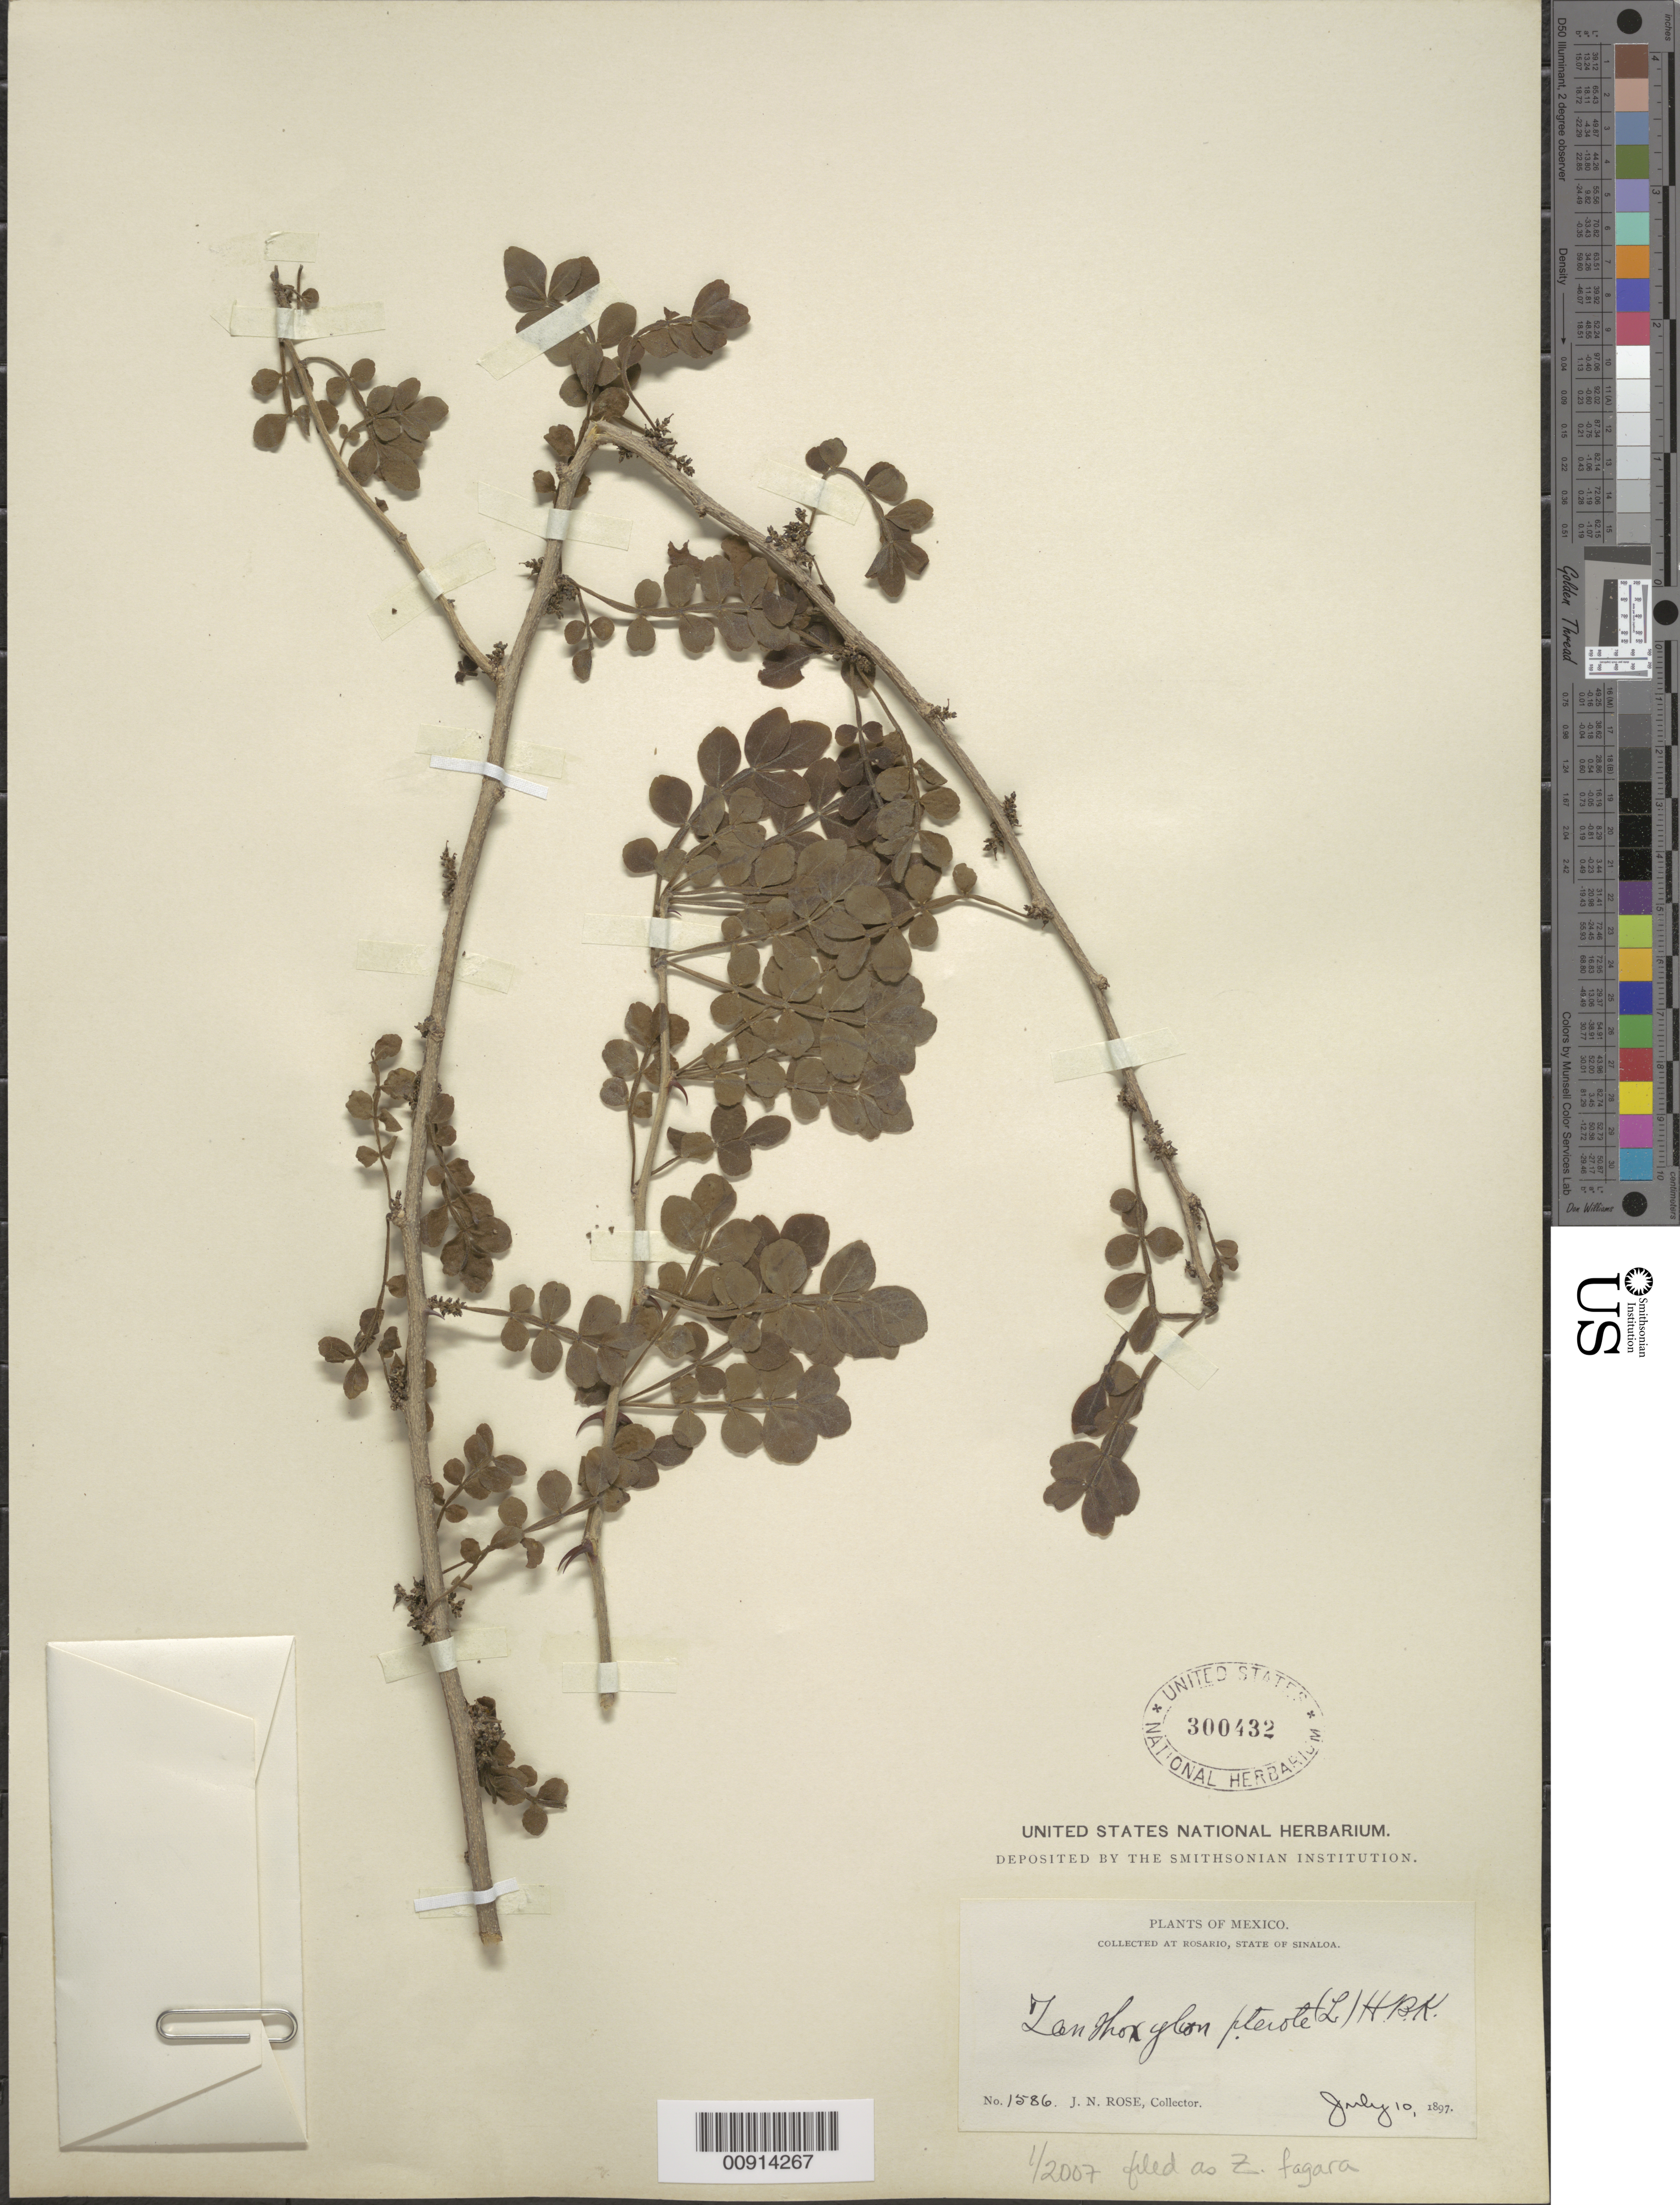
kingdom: Plantae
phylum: Tracheophyta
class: Magnoliopsida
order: Sapindales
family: Rutaceae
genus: Zanthoxylum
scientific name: Zanthoxylum fagara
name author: (L.) Sarg.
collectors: J. N. Rose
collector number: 1586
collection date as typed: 10 Jul 1897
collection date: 1897-07-10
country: Mexico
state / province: Sinaloa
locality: Rosario, State of Sinaloa.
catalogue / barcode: US 300432